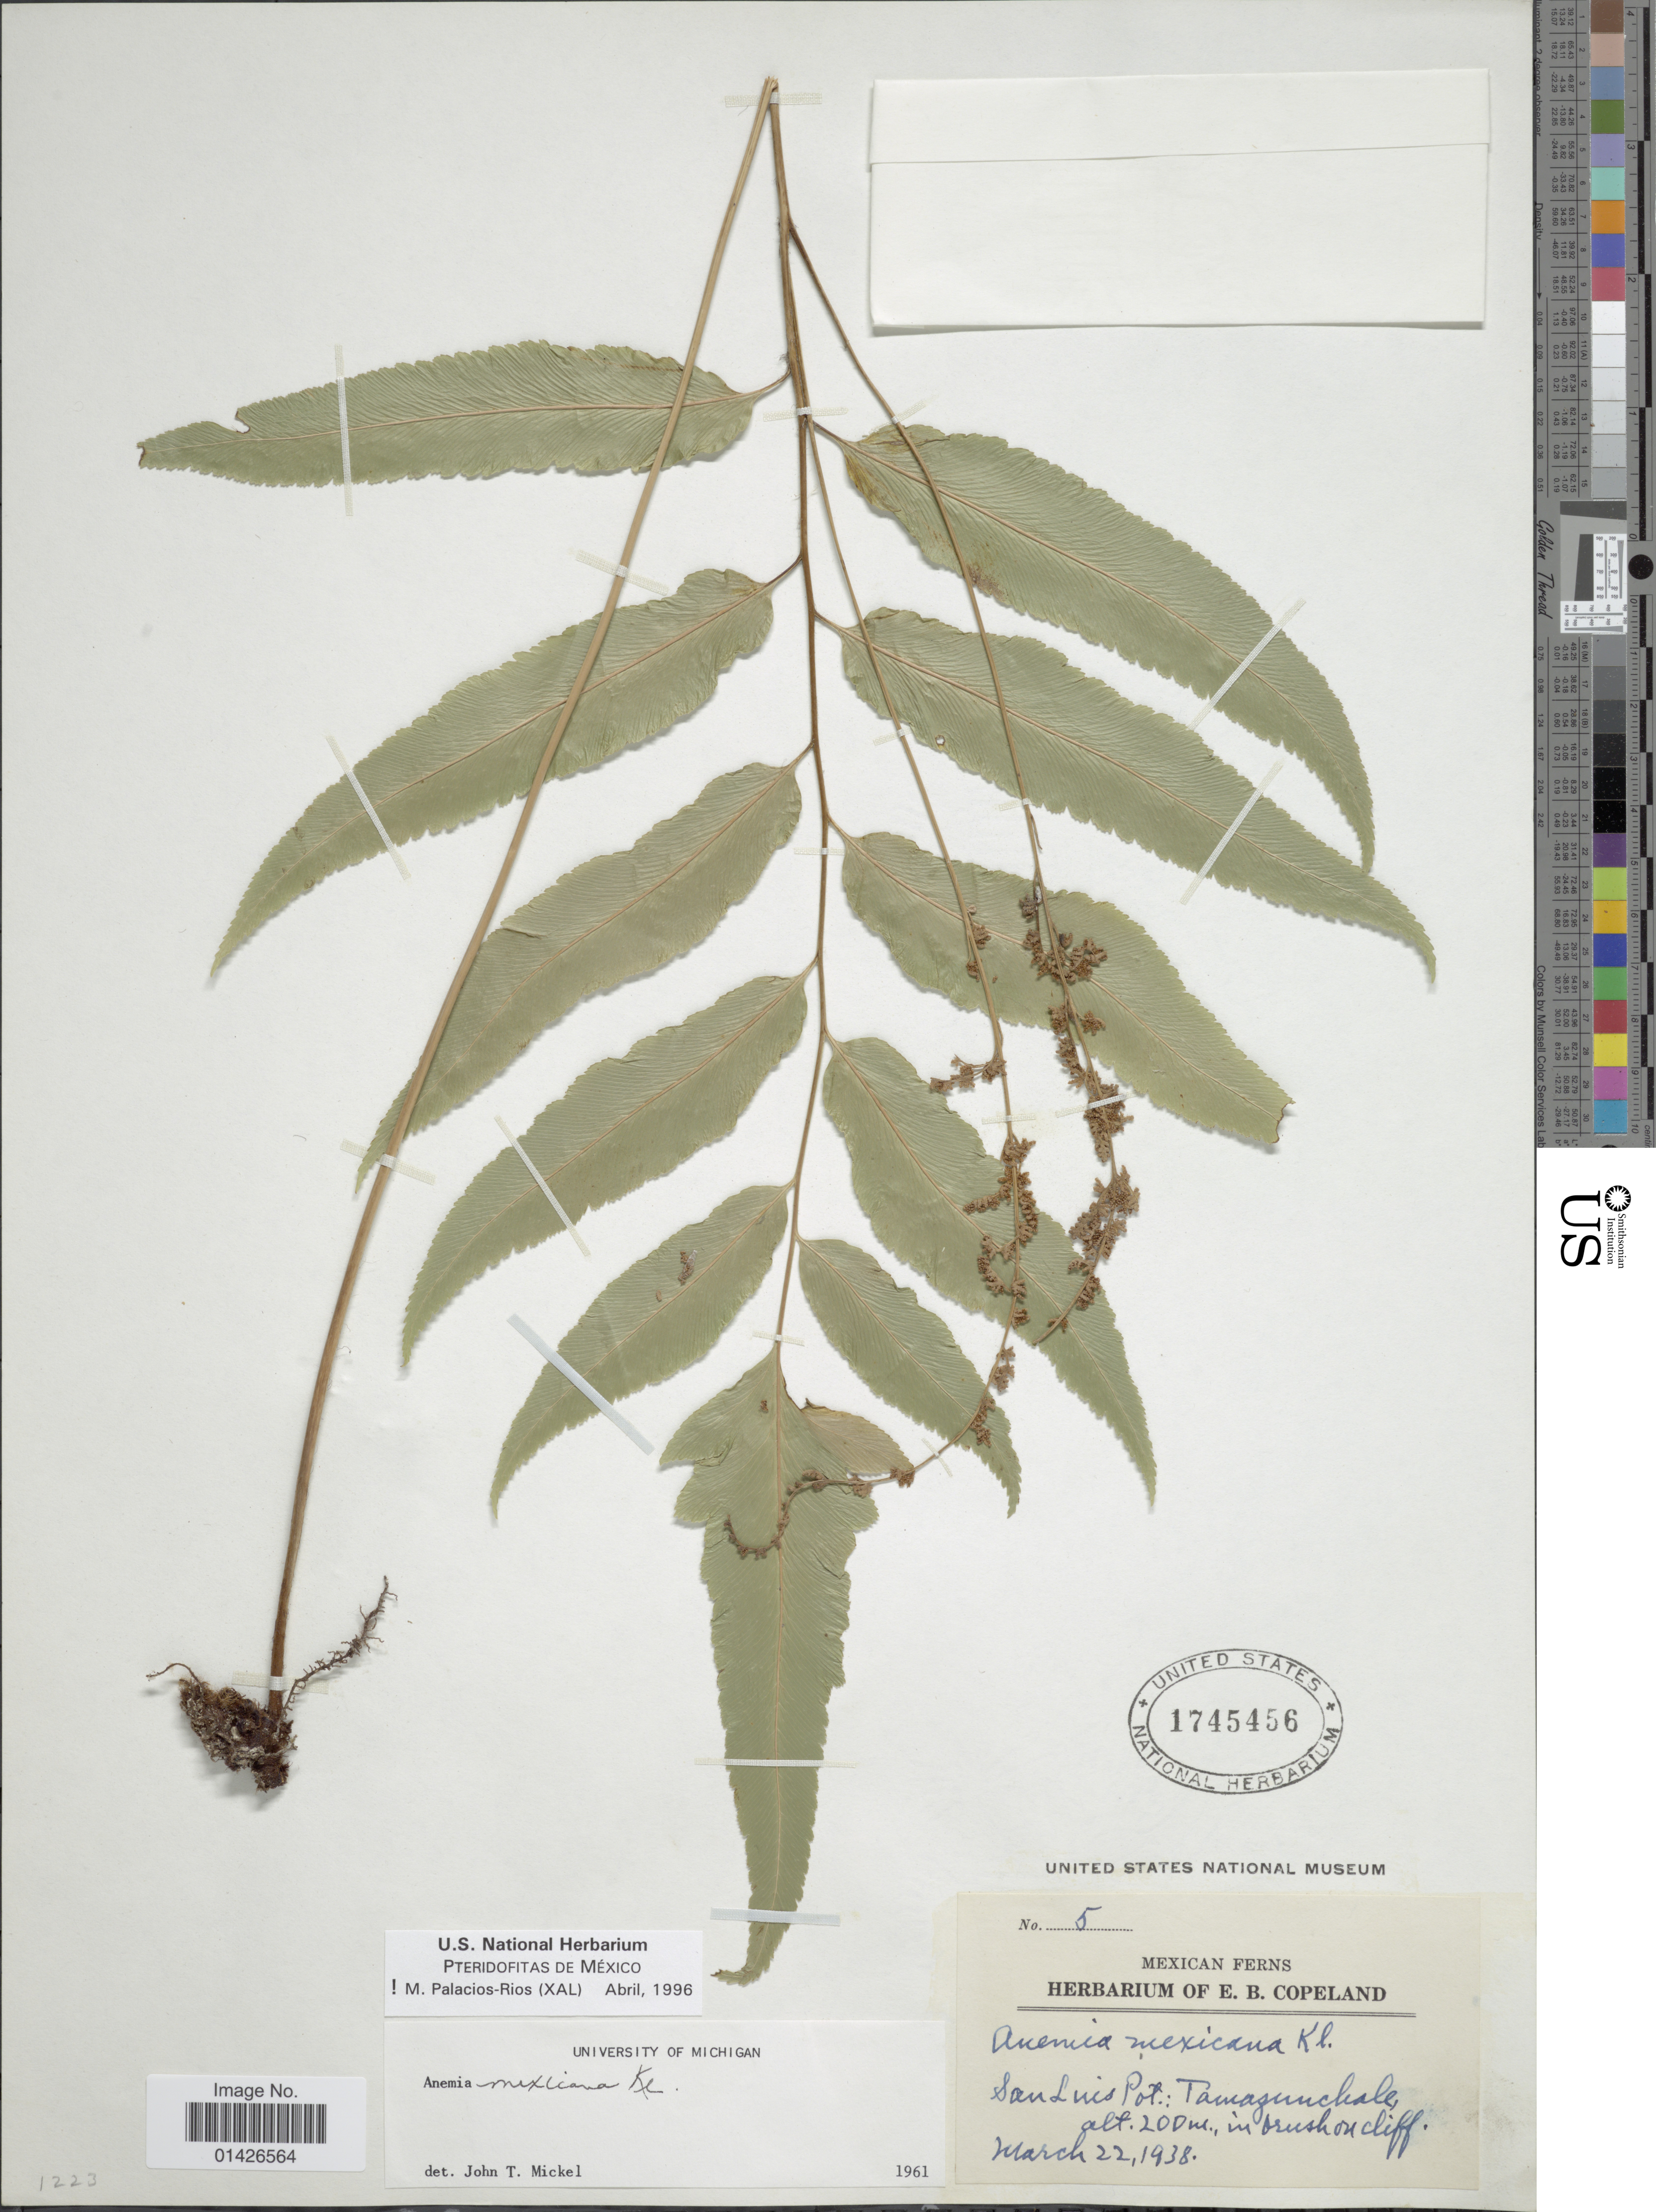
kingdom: Plantae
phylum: Tracheophyta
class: Polypodiopsida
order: Schizaeales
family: Anemiaceae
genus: Anemia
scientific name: Anemia mexicana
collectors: ex herb. E. B. Copeland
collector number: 5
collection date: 1938-03-22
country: Mexico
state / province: San Luis Potosí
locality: Tamazunchale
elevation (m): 200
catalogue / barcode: US 1745456